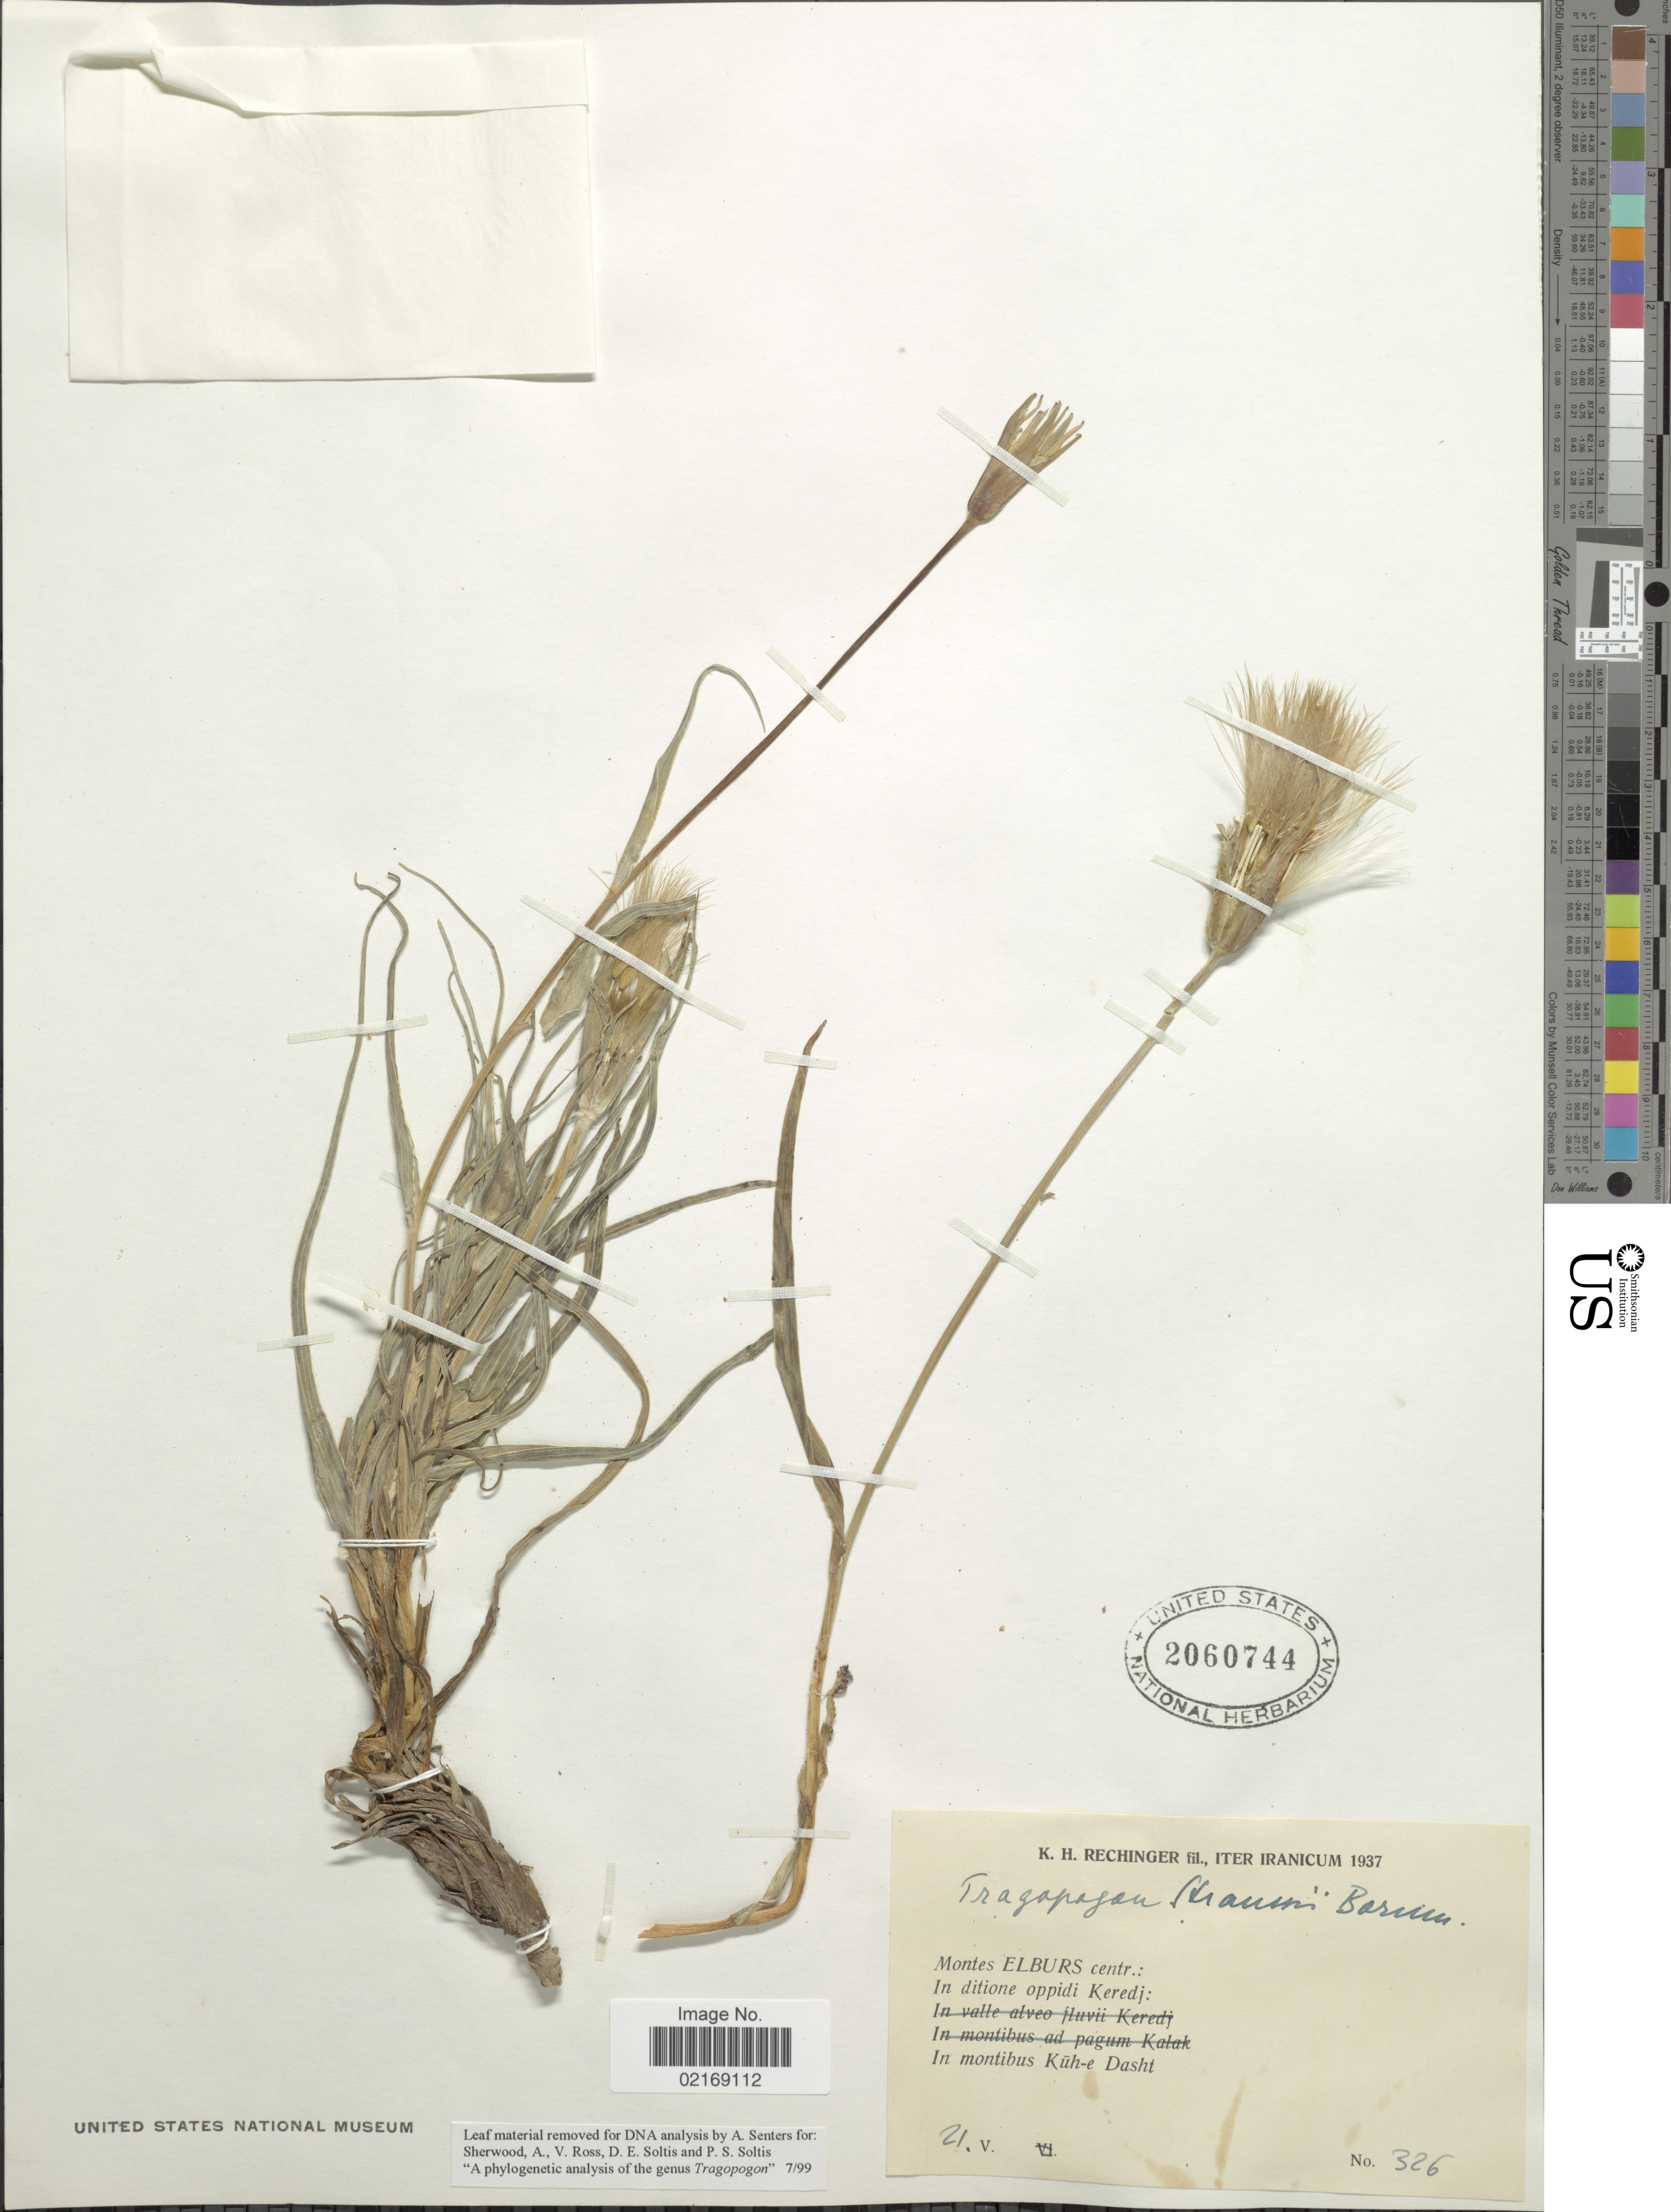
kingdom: Plantae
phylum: Tracheophyta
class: Magnoliopsida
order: Asterales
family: Asteraceae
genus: Tragopogon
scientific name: Tragopogon straussii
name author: Bornm.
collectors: K. H. Rechinger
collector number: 326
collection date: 1937-05-21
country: Iran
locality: Montes Elburs centr.: In ditione oppidi Keredj: In montibus Kuh-e Dasht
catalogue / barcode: US 2060744